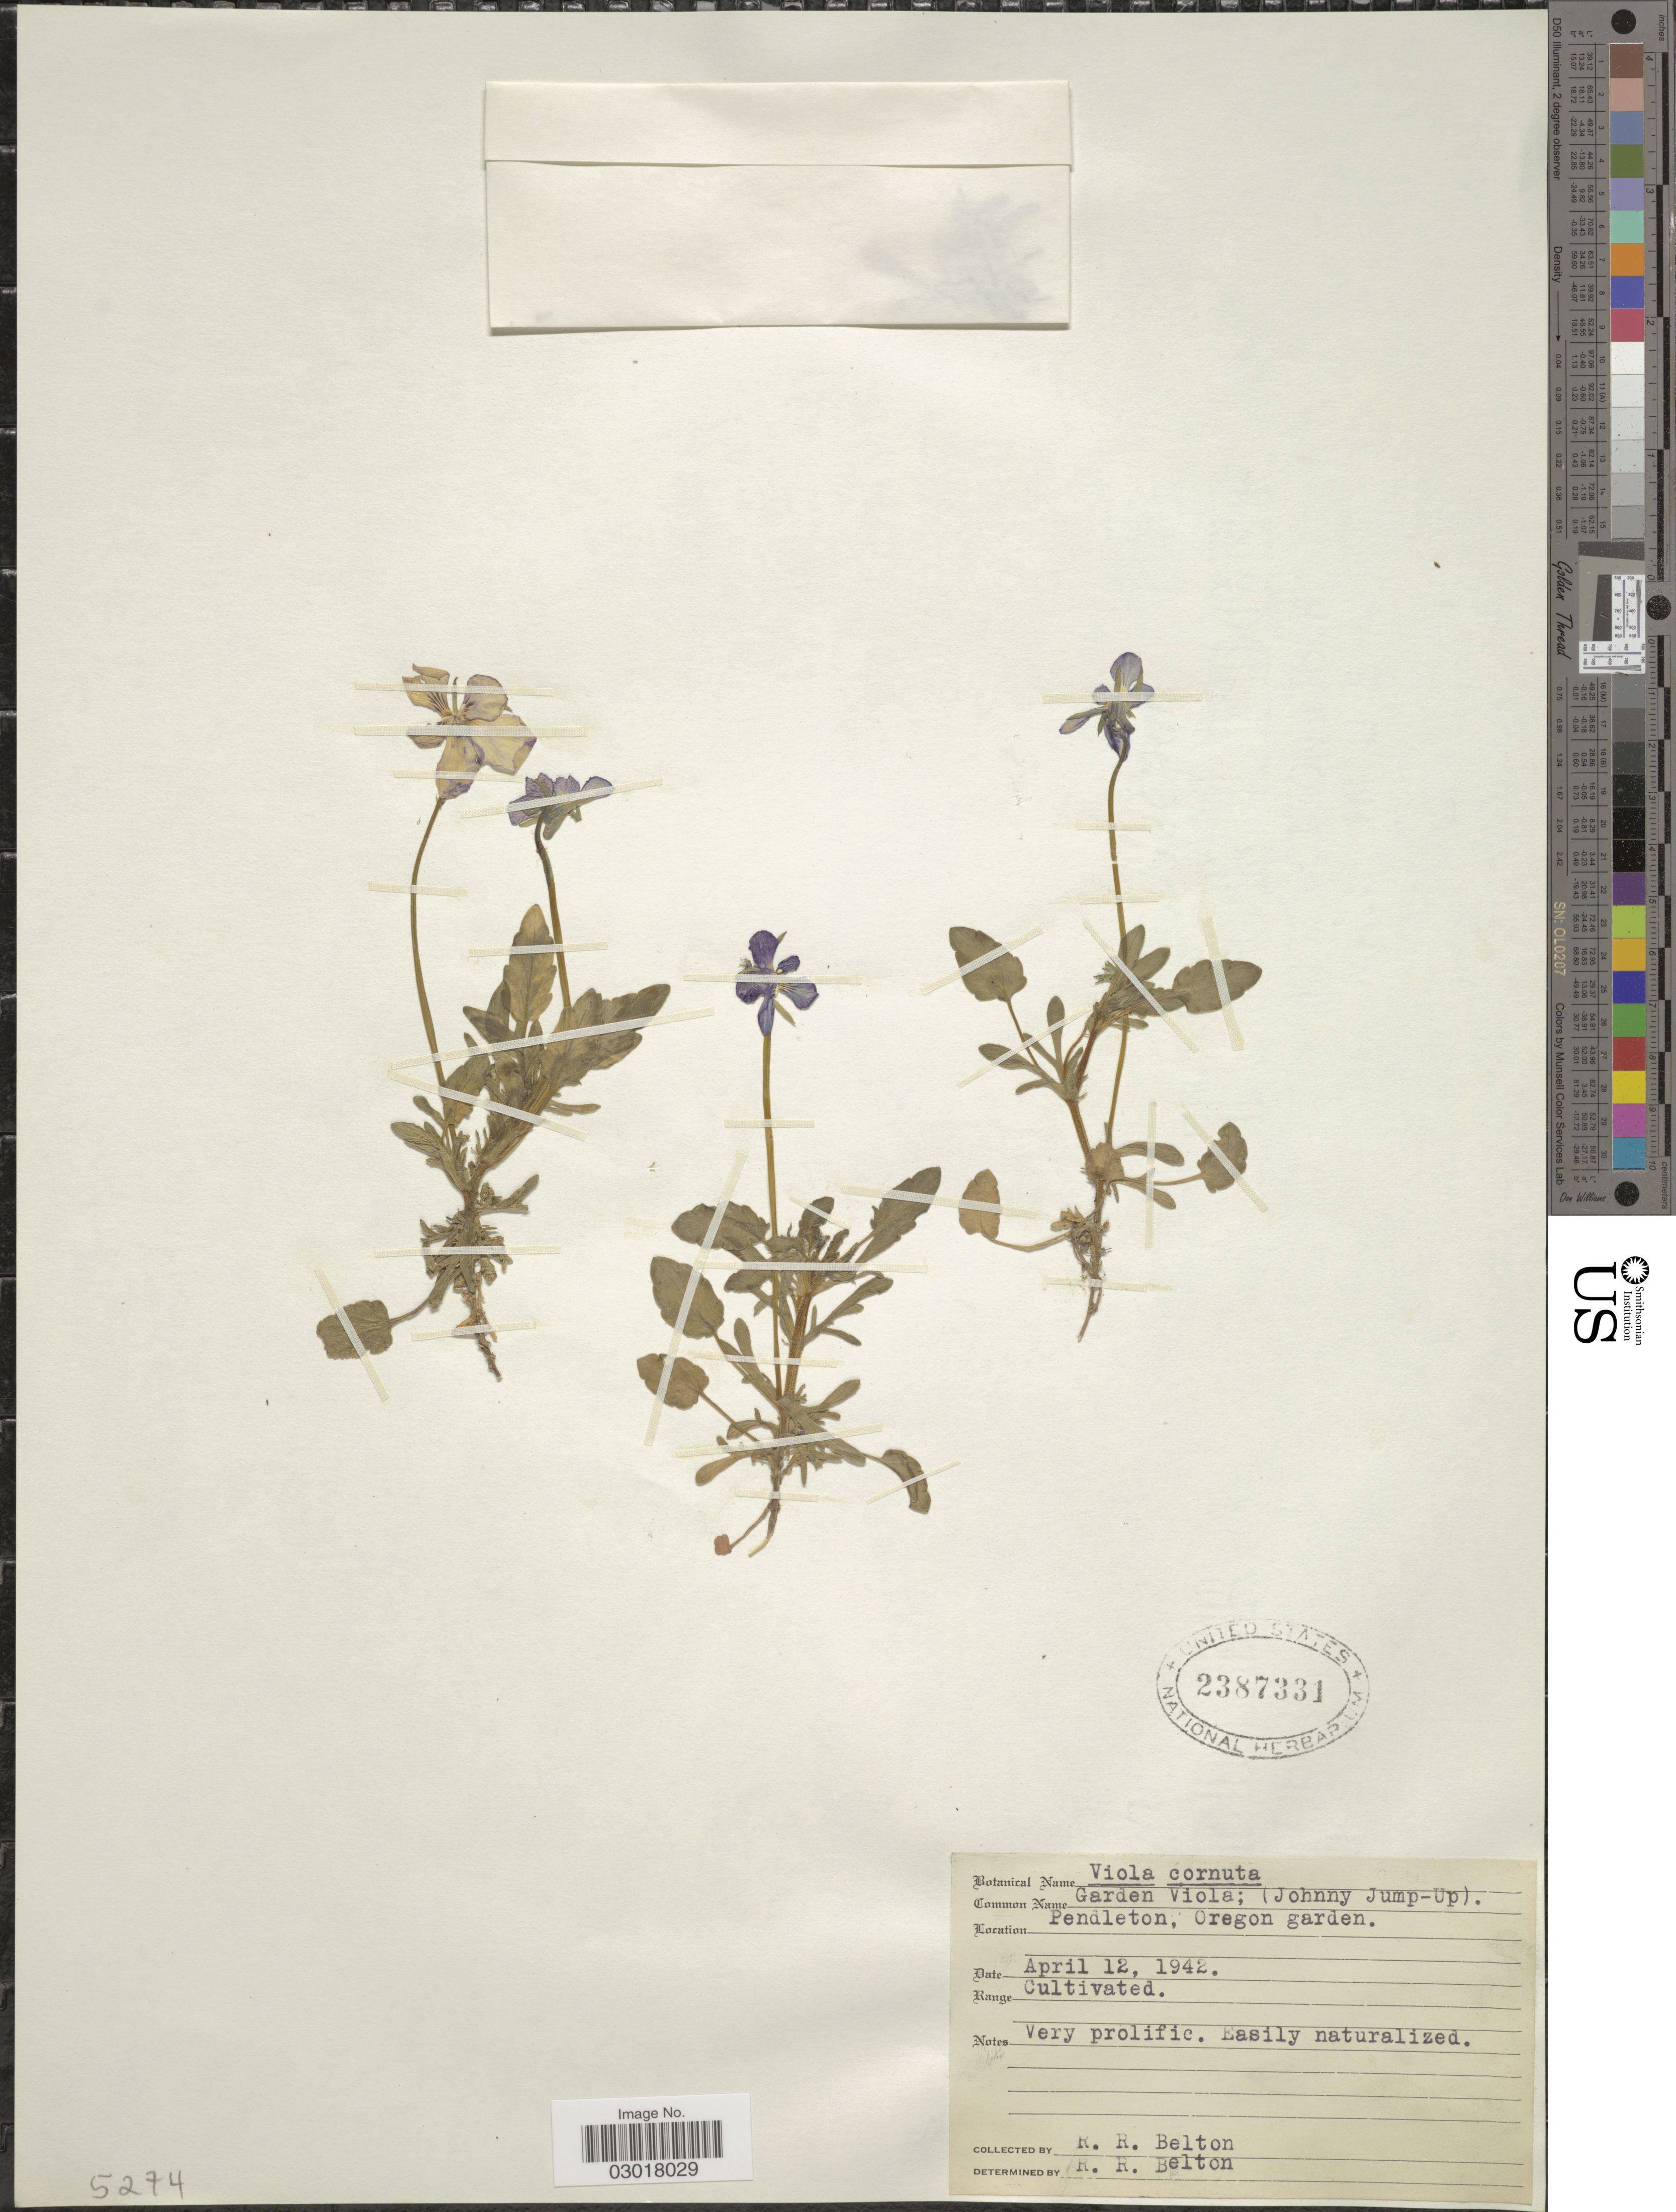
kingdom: Plantae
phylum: Tracheophyta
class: Magnoliopsida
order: Malpighiales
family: Violaceae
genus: Viola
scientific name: Viola cornuta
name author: L.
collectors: R. Belton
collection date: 1942-04-12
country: United States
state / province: Oregon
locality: Pendleton, Oregon garden.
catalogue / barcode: US 2387331